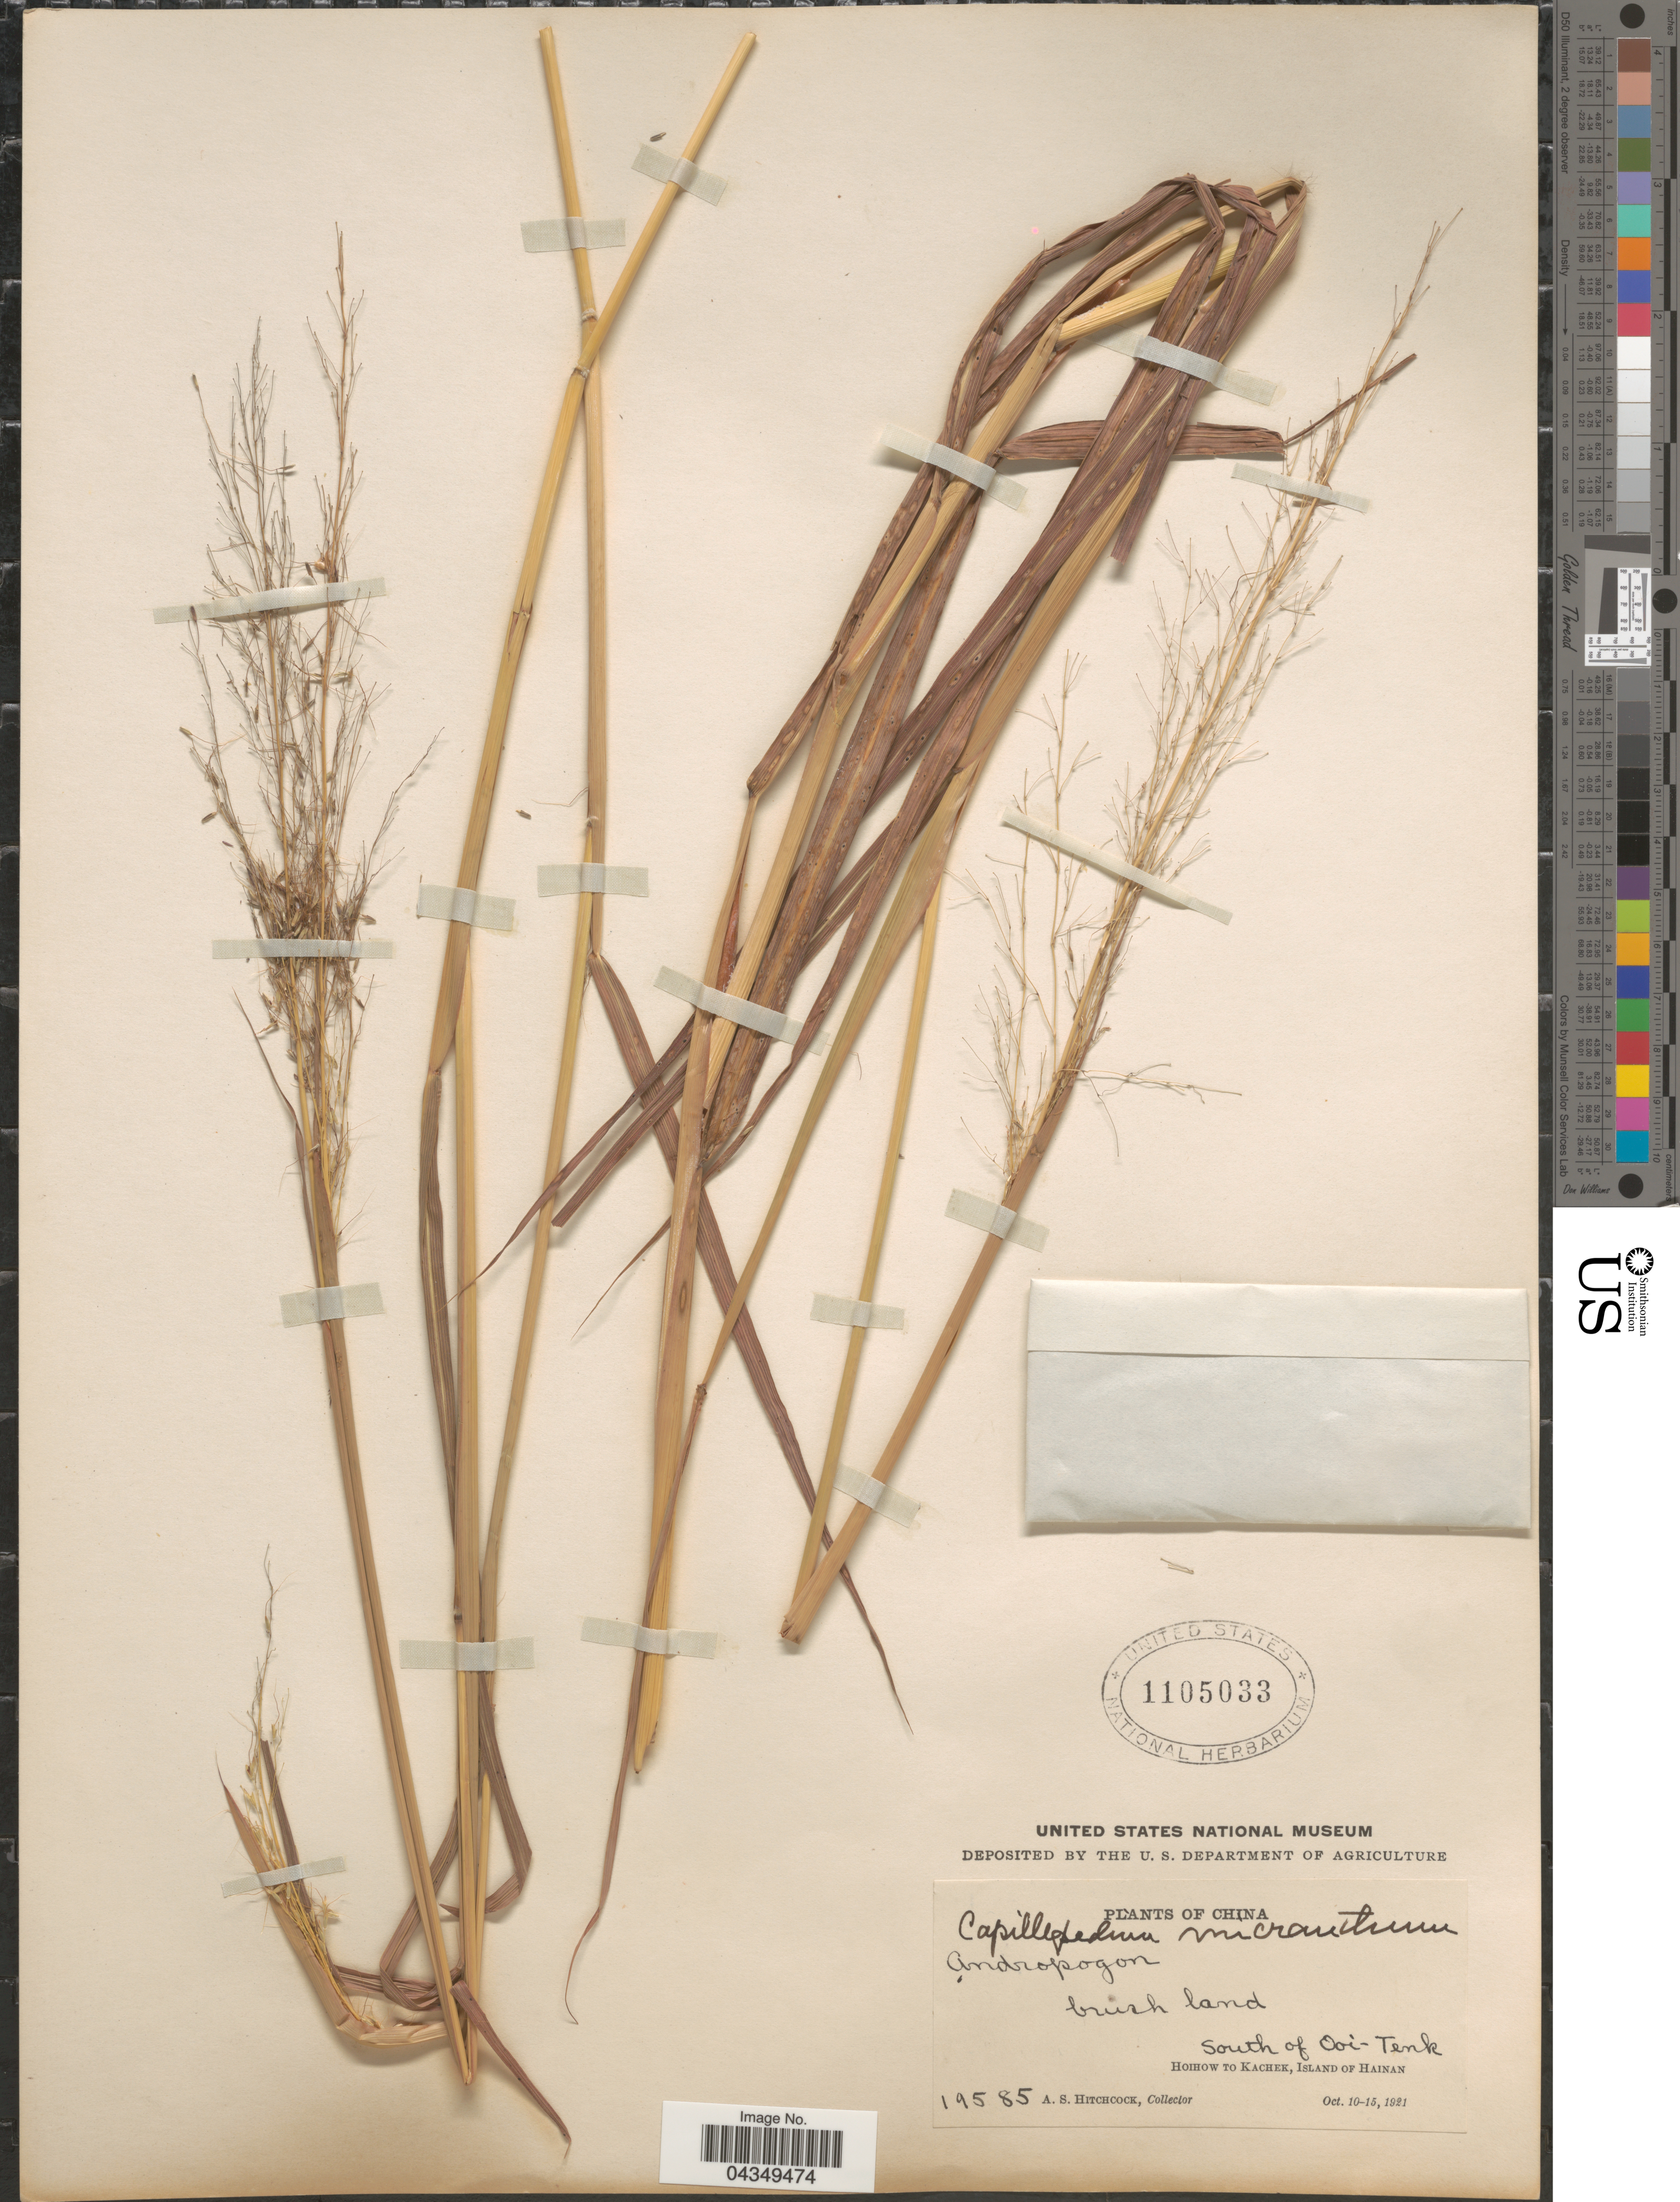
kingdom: Plantae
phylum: Tracheophyta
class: Liliopsida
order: Poales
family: Poaceae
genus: Capillipedium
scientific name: Capillipedium parviflorum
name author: (R. Br.) Stapf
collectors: A. S. Hitchcock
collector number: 19585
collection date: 1921-10-10/1921-10-15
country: China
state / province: Hainan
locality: South of Ooi-Tenk. Hoihow to Kachek, Island of Hainan.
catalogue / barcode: US 1105033